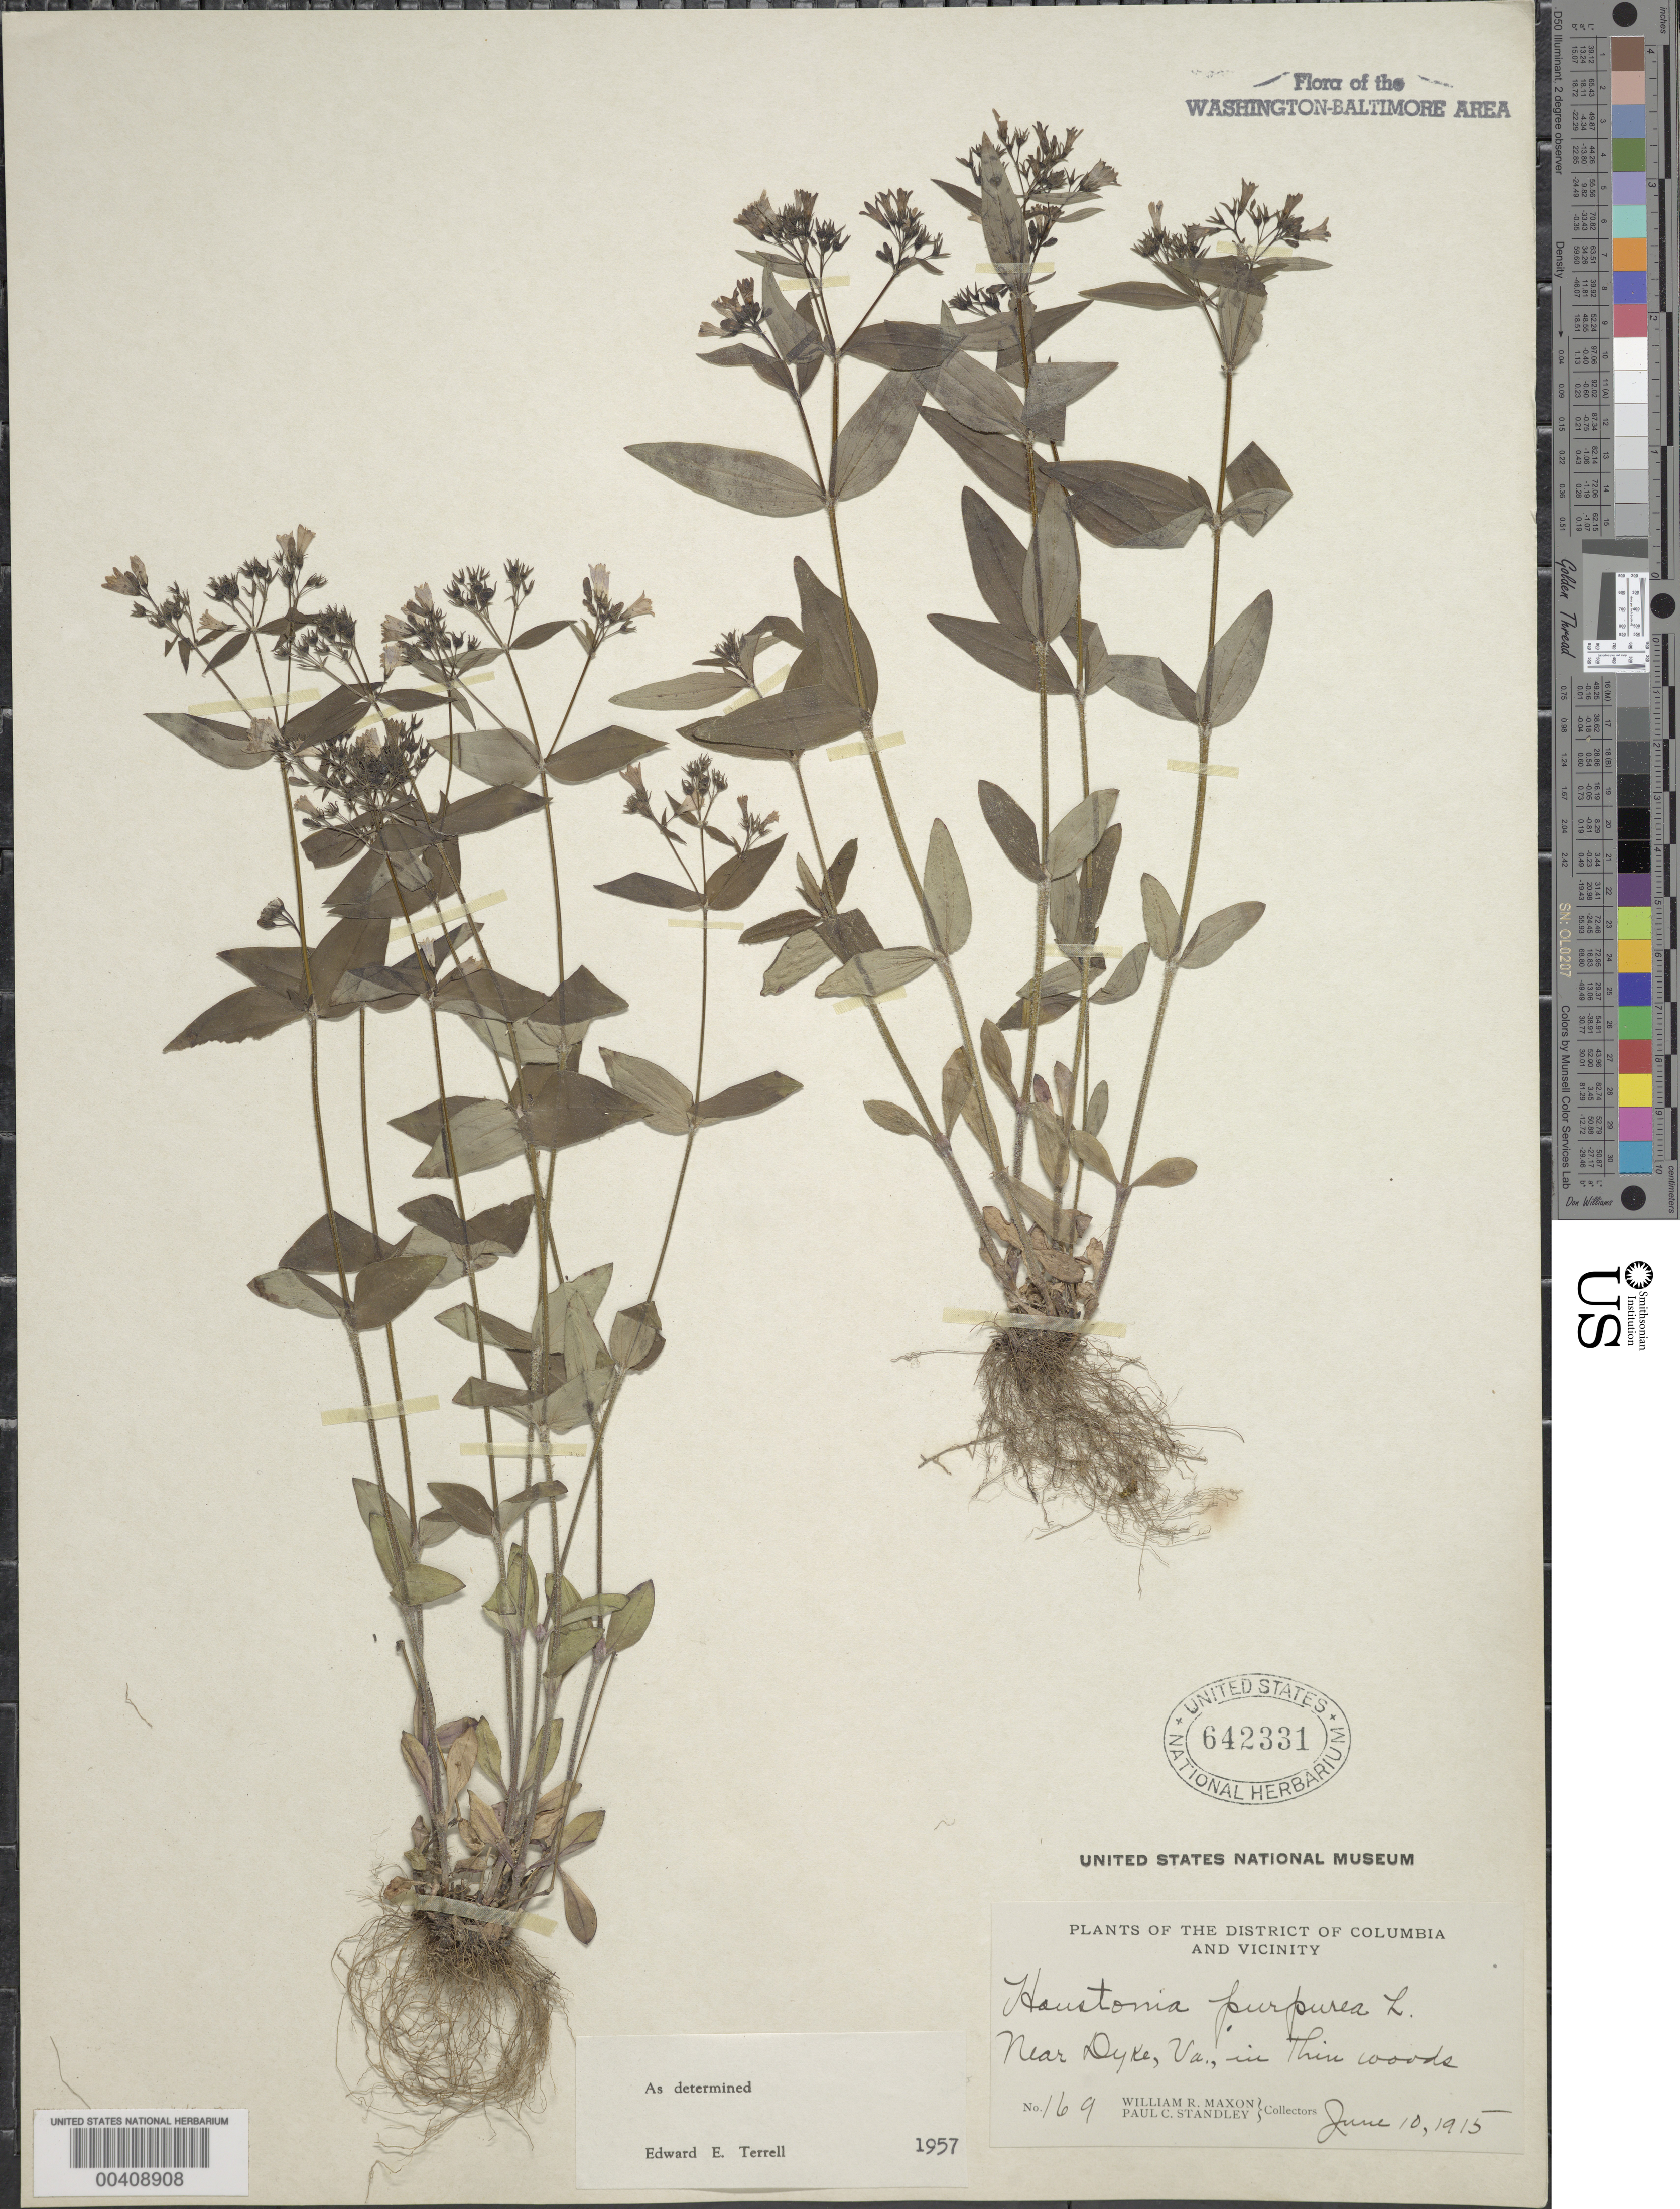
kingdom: Plantae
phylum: Tracheophyta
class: Magnoliopsida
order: Gentianales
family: Rubiaceae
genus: Houstonia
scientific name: Houstonia purpurea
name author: L.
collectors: W. R. Maxon & P. C. Standley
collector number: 169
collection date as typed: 10 Jun 1915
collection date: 1915-06-10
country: United States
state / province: Virginia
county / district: Fairfax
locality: Near Dyke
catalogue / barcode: US 642331